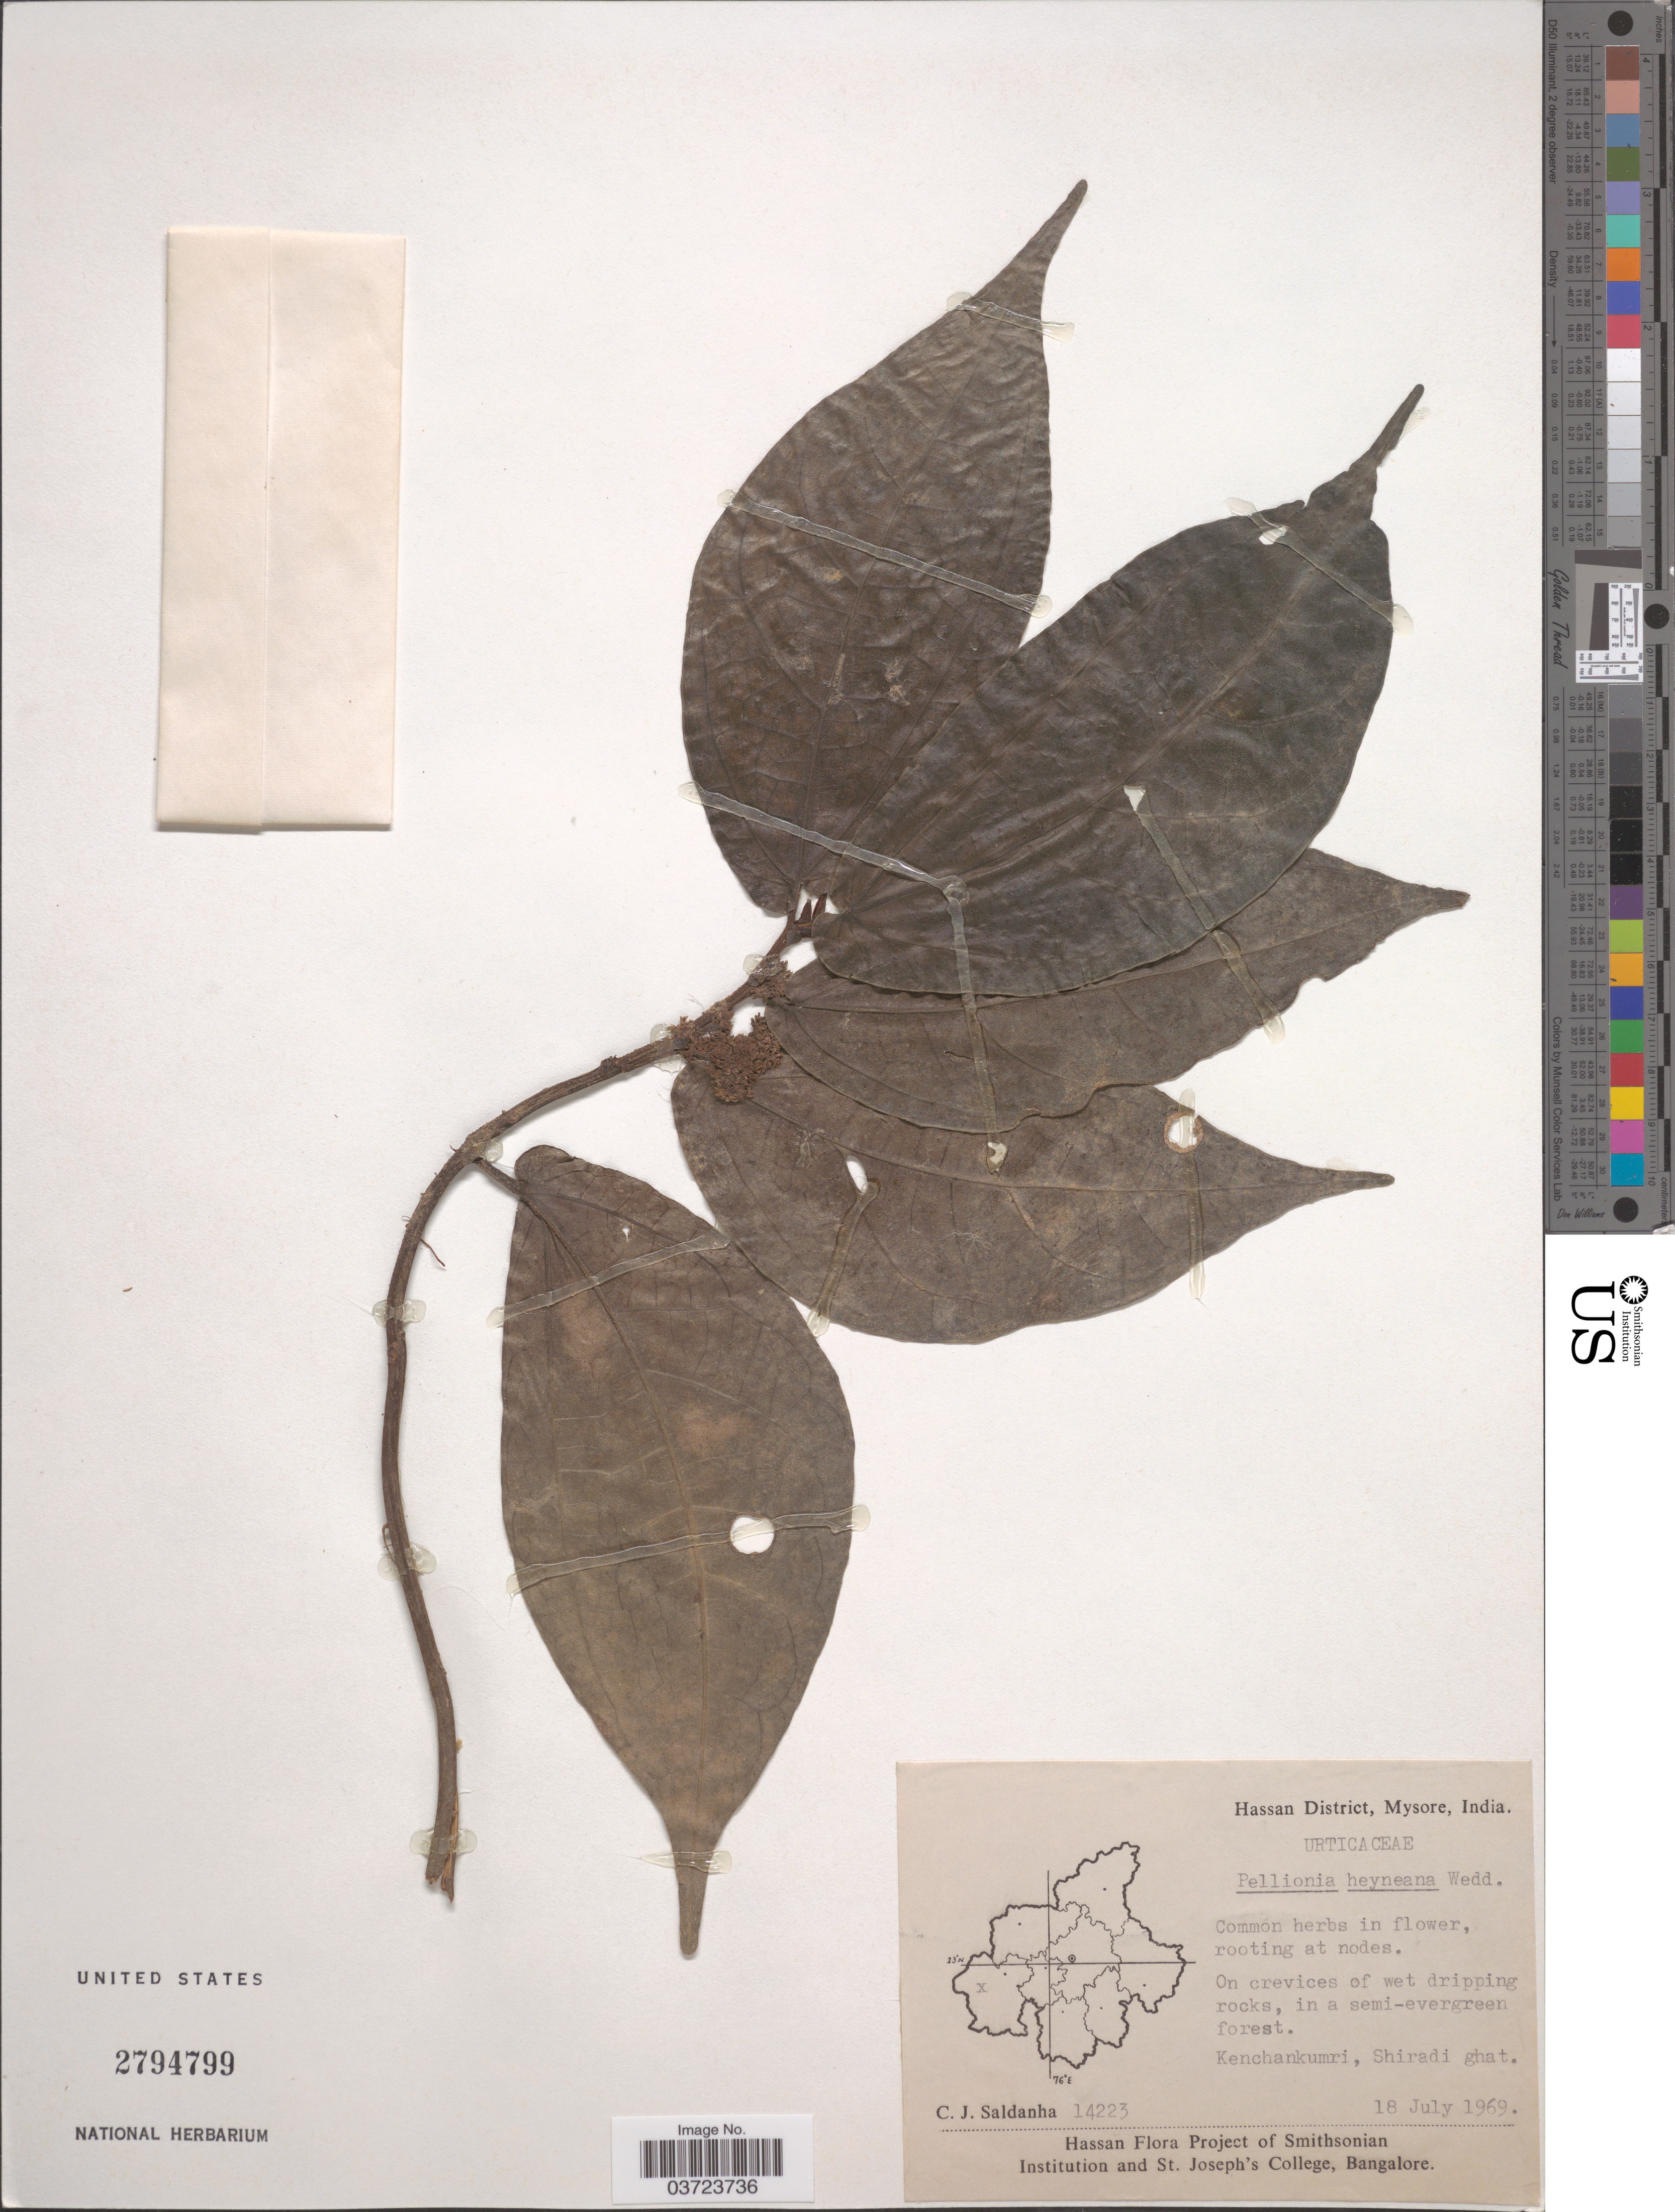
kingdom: Plantae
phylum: Tracheophyta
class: Magnoliopsida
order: Rosales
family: Urticaceae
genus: Pellionia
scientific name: Pellionia heyneana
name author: Wedd.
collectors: C. J. Saldanha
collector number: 14223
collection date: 1969-07-18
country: India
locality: Hassan District, Mysore. Kenchankumri, Shiradi ghat.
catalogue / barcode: US 2794799